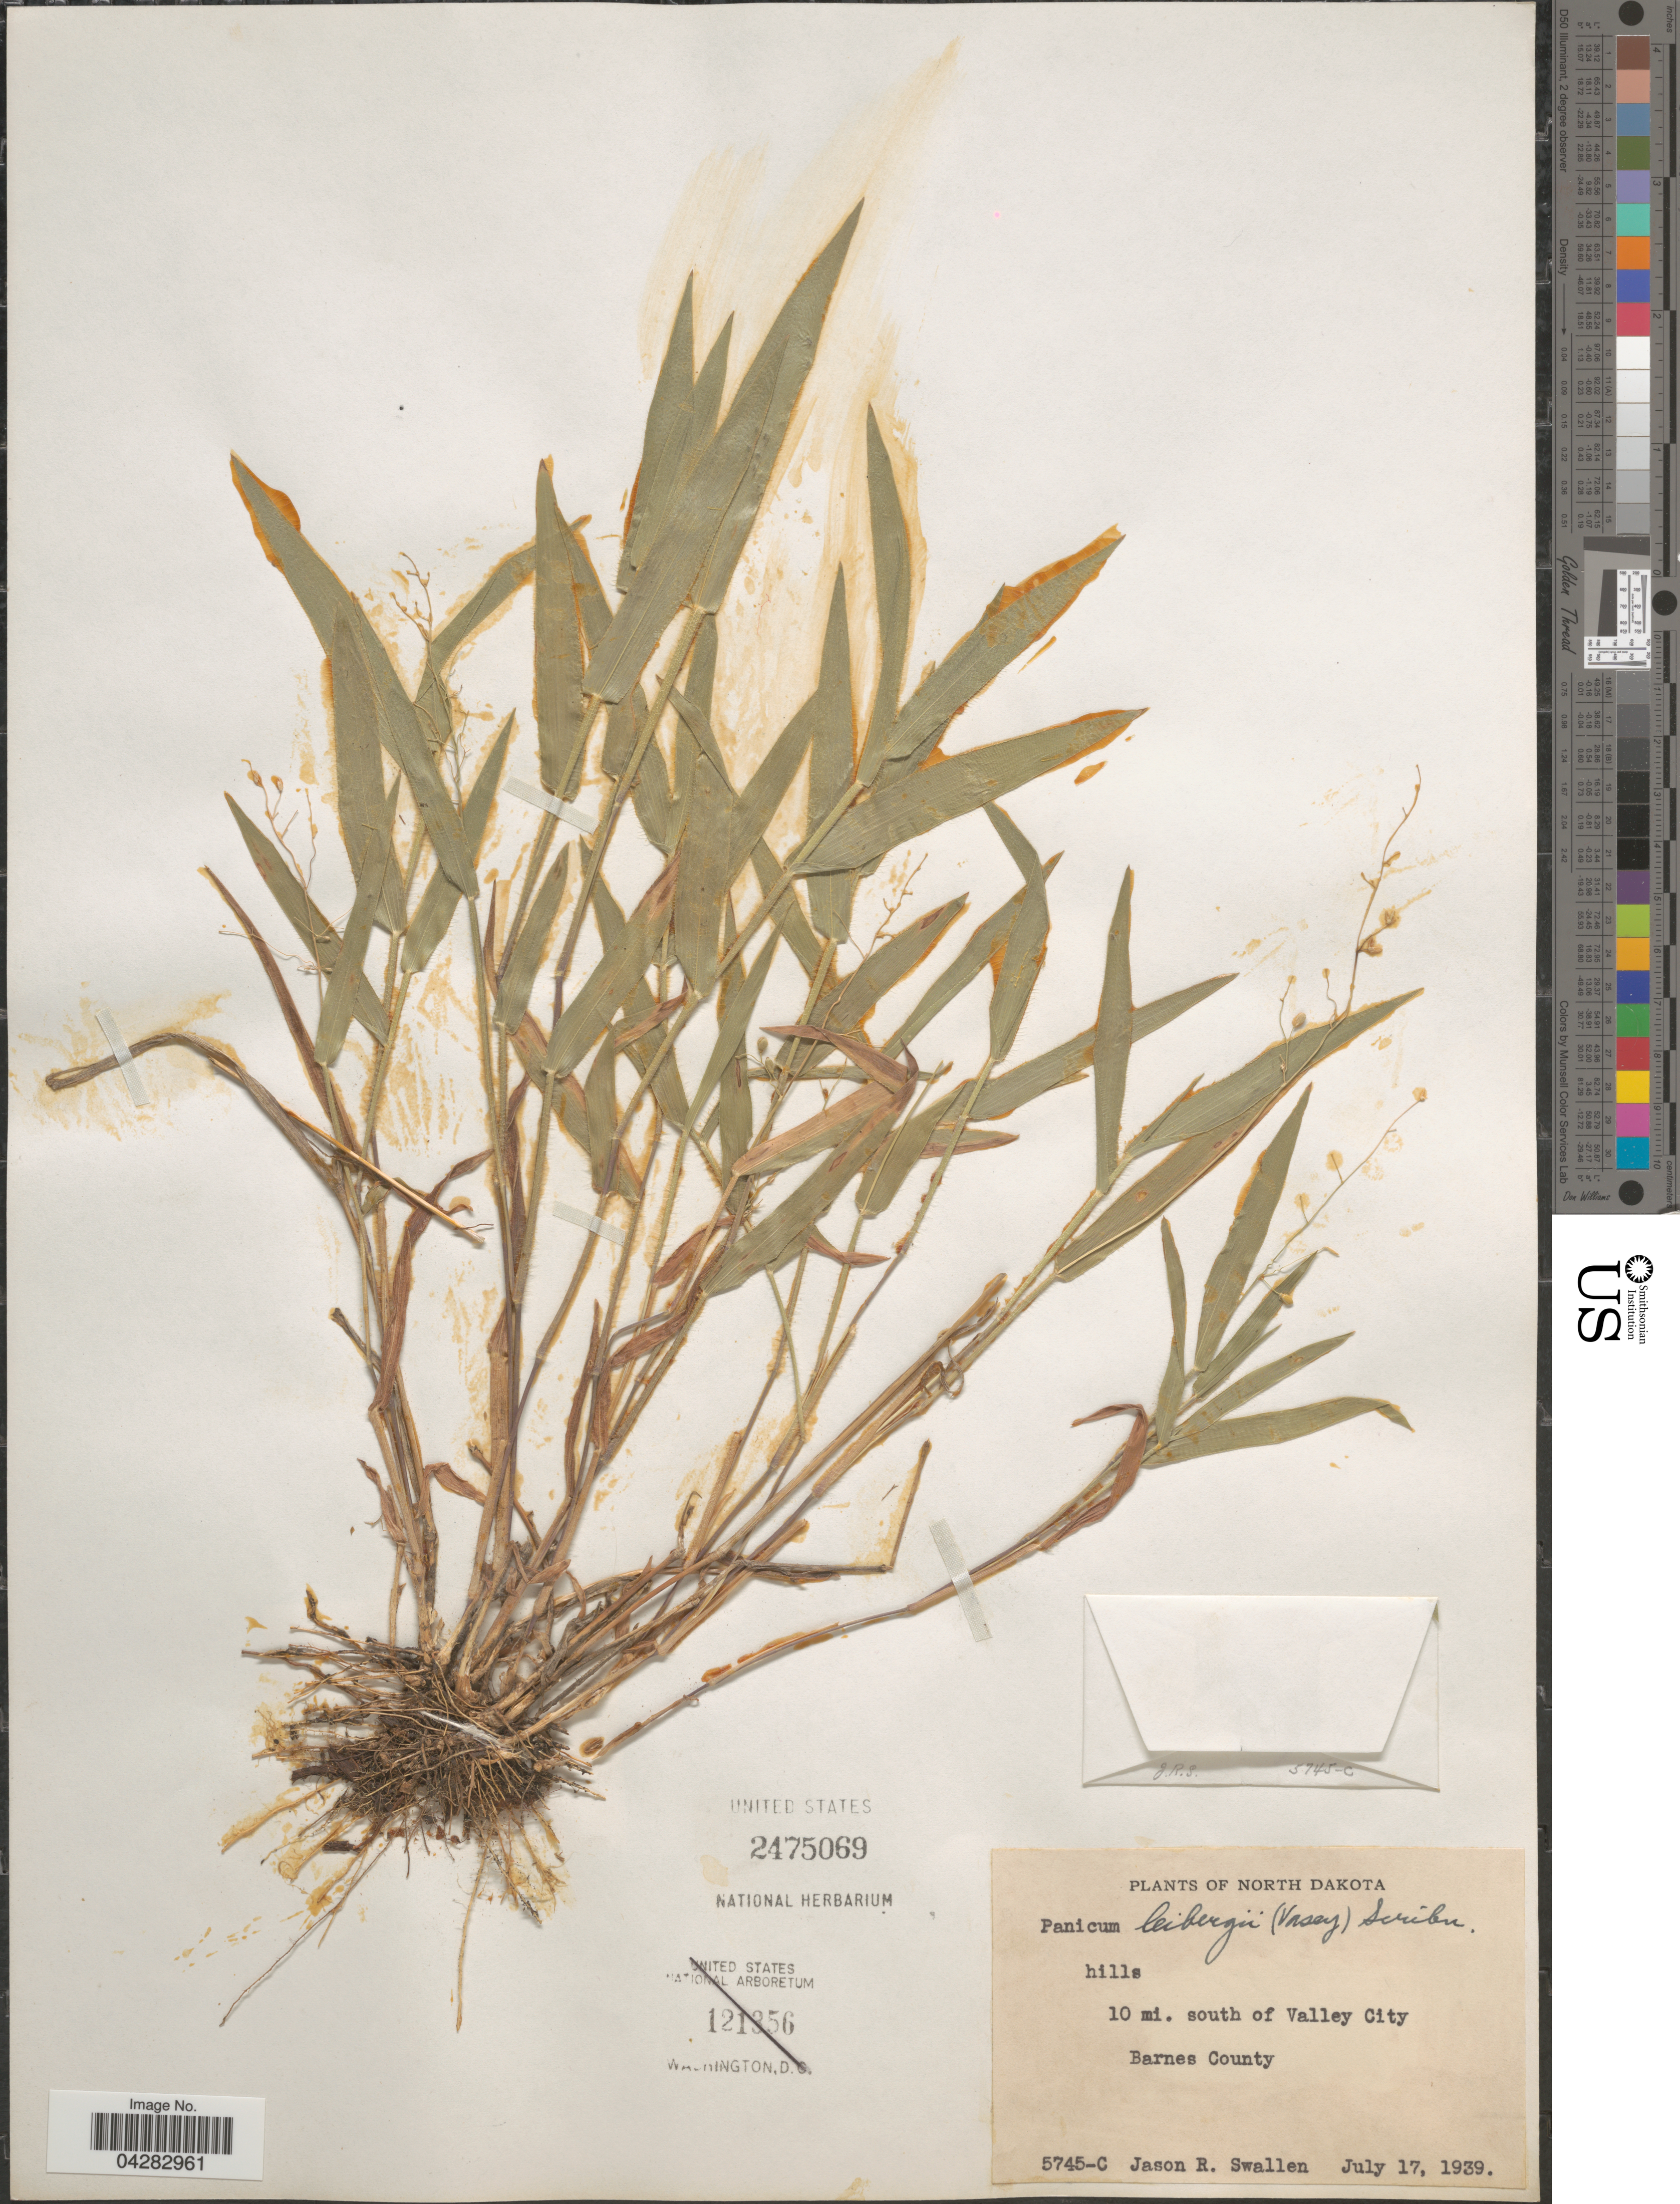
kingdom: Plantae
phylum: Tracheophyta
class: Liliopsida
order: Poales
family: Poaceae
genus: Dichanthelium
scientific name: Dichanthelium leibergii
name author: (Vasey) Gould & C.A. Clark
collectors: J. R. Swallen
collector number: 5745-C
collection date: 1939-07-17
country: United States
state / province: North Dakota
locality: Hills 10 mi. south of Valley City. Barnes County.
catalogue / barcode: US 2475069